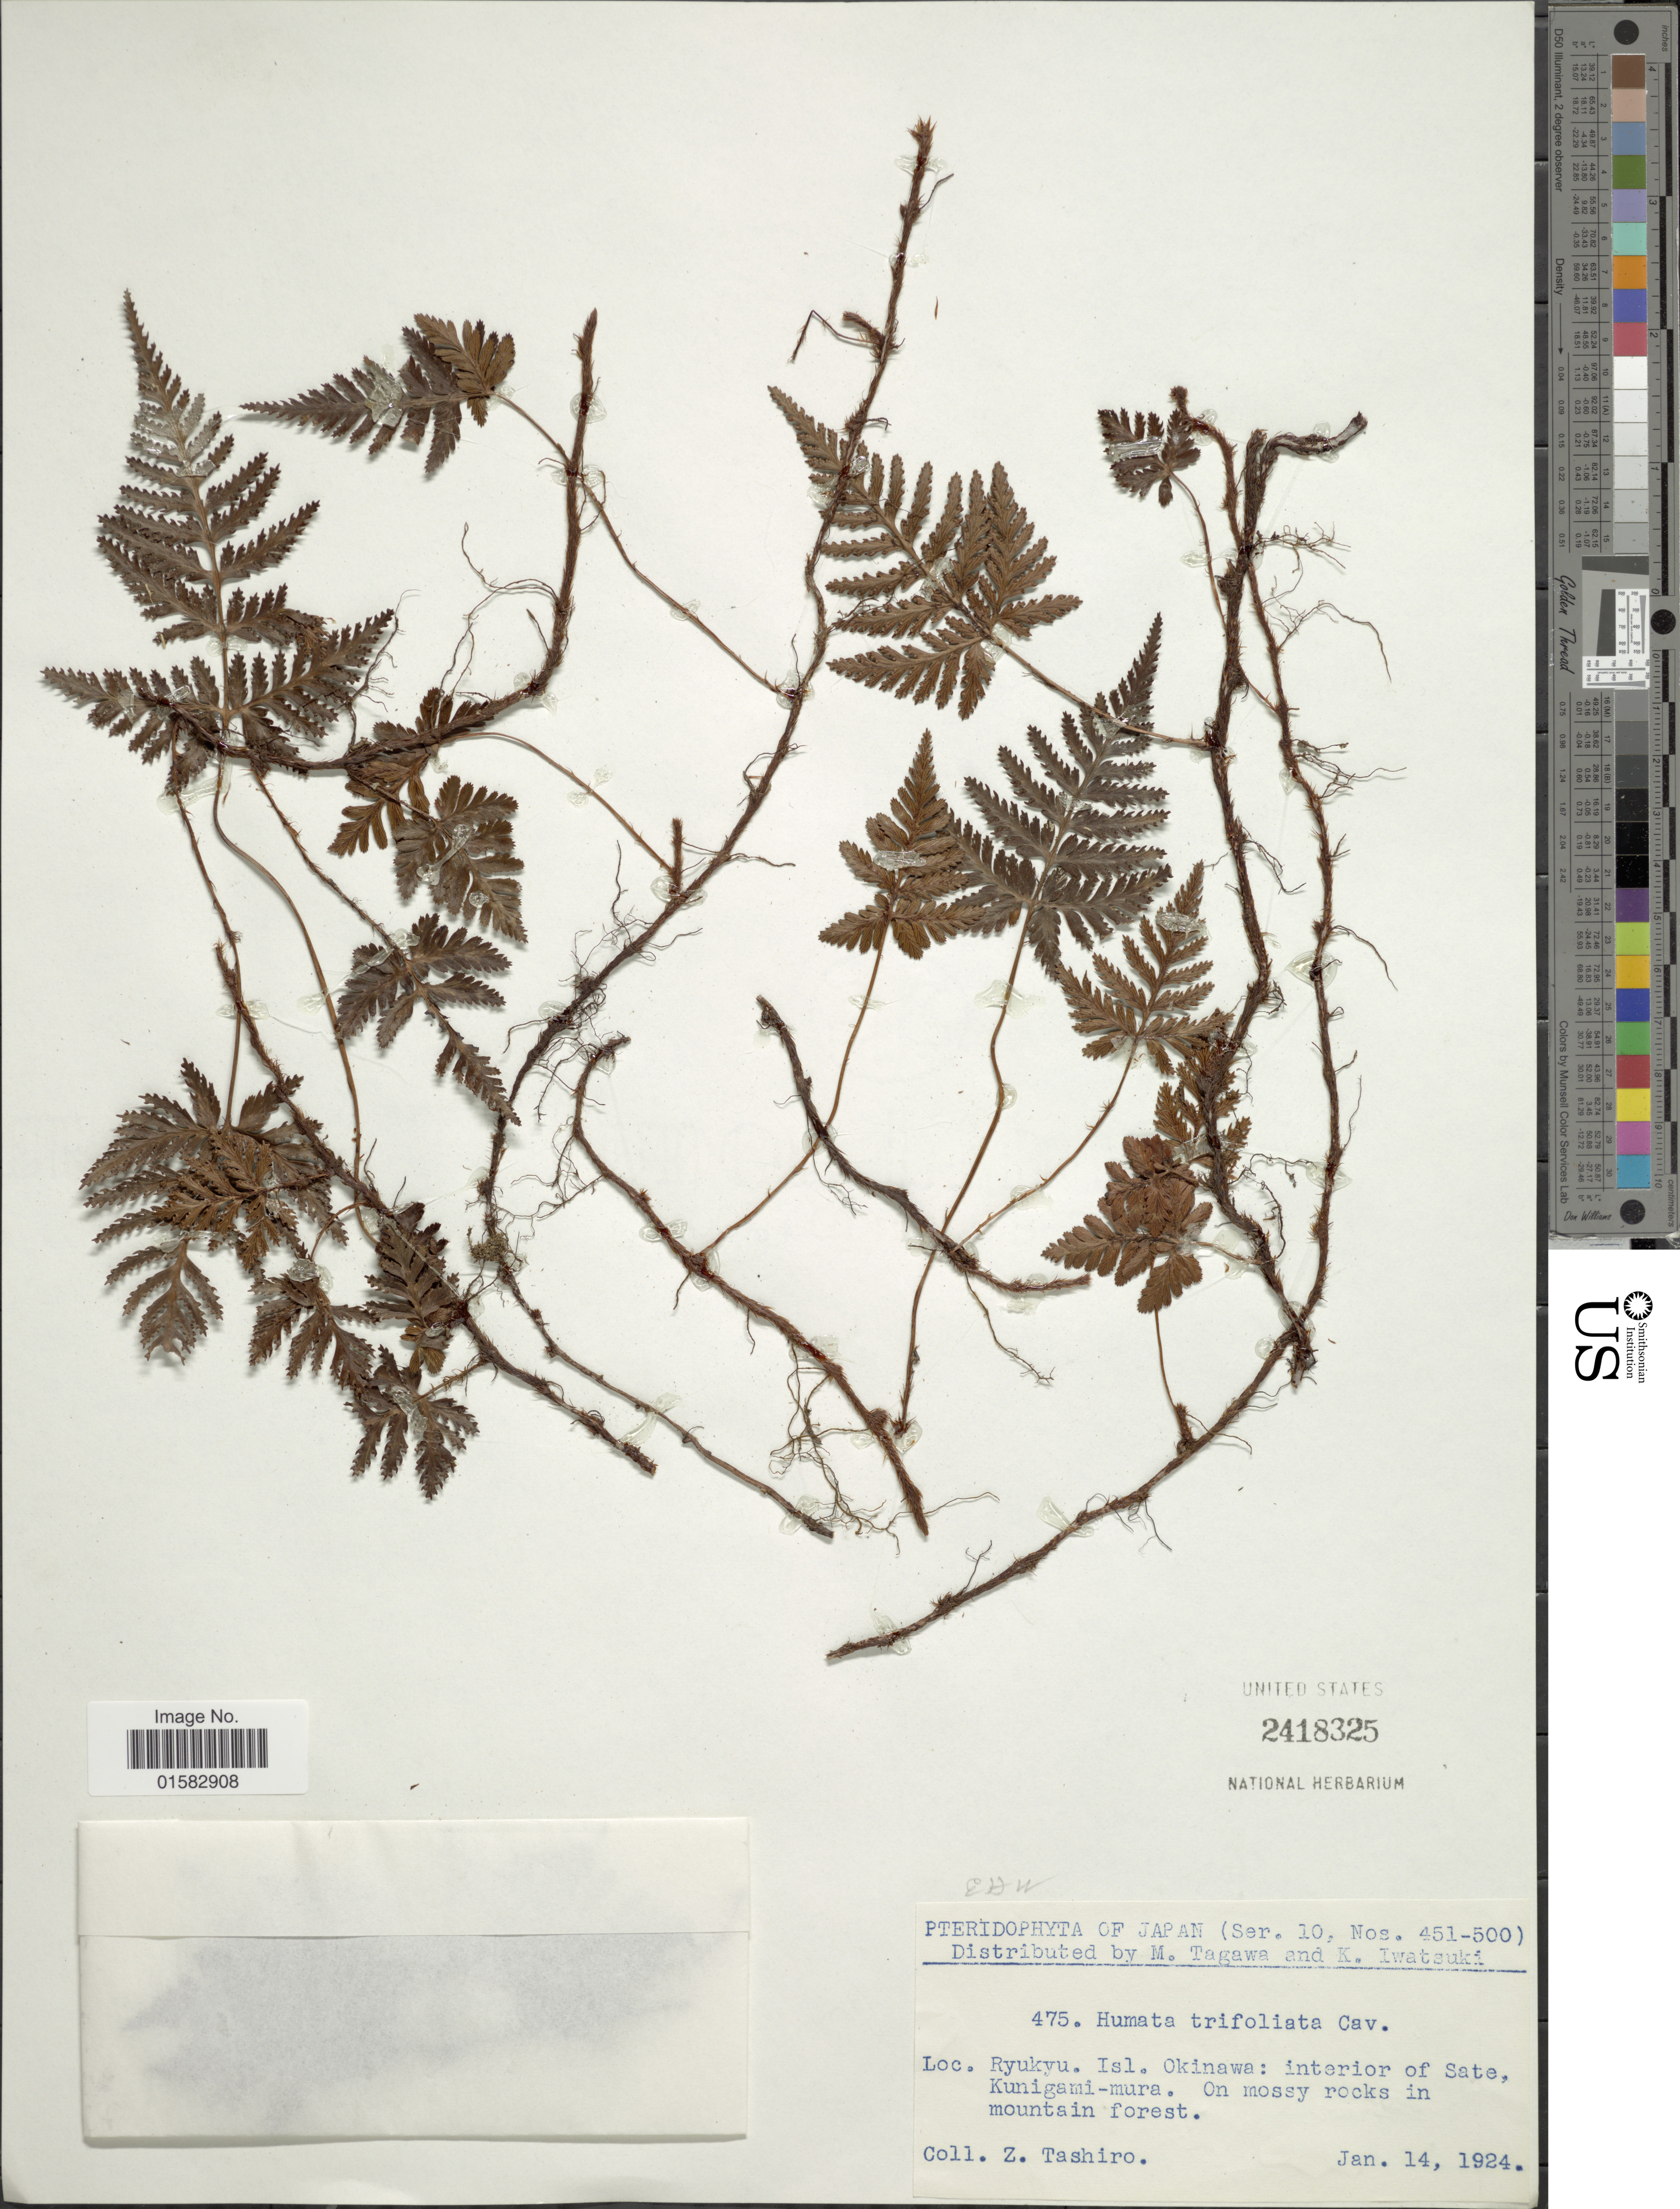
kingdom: Plantae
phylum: Tracheophyta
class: Polypodiopsida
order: Polypodiales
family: Davalliaceae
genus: Davallia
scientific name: Davallia repens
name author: (L. f.) Kuhn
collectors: Z. Tashiro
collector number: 475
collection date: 1924-01-14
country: Japan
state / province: Okinawa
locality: Interior Sare, Kunigami-Mura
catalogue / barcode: US 2418325